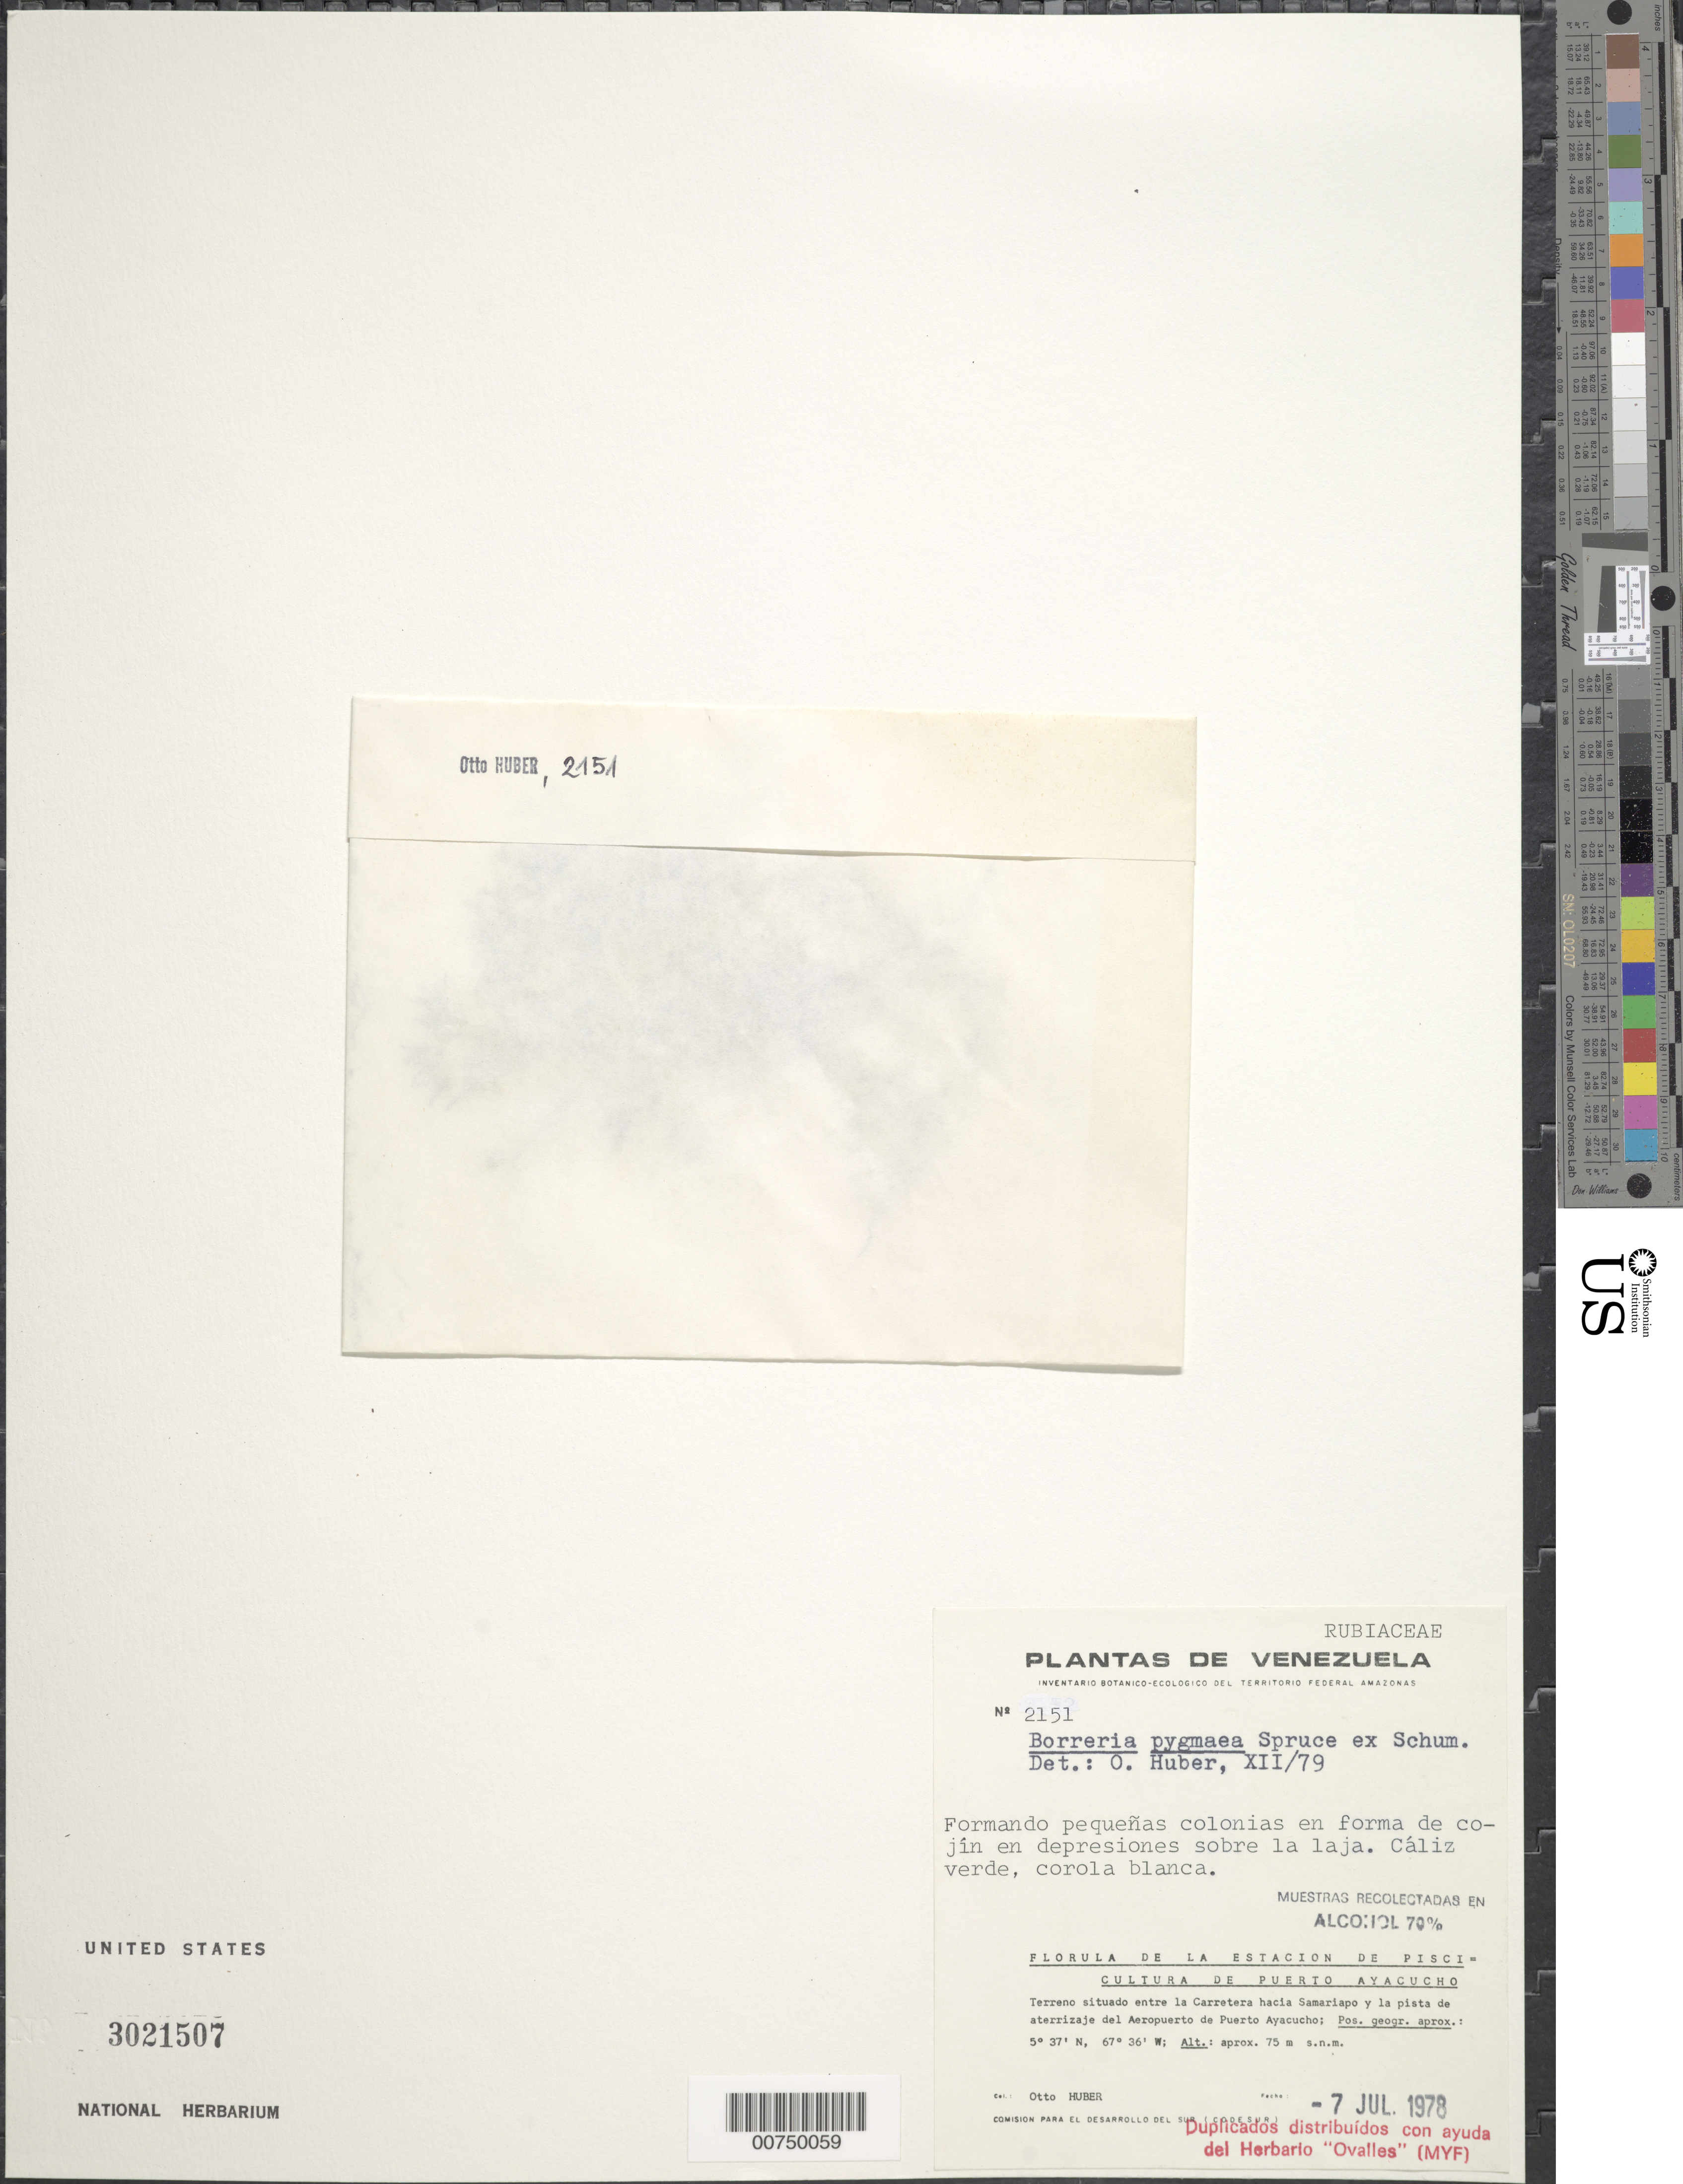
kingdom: Plantae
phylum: Tracheophyta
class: Magnoliopsida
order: Gentianales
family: Rubiaceae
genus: Borreria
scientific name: Borreria pygmaea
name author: Spruce ex K. Schum.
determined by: Huber, Otto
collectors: O. Huber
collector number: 2151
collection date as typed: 7-Jul-78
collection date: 1978-07-07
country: Venezuela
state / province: Amazonas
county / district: Atures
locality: Puerto Ayacucho, carretera hacia Samariapo y la pista de aterrizaje del Aeropuerto de Puerto Ayacucho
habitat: Formando pequenas colonias en forma de cojin den depresiones sobre la laja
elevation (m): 75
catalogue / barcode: US 3021507